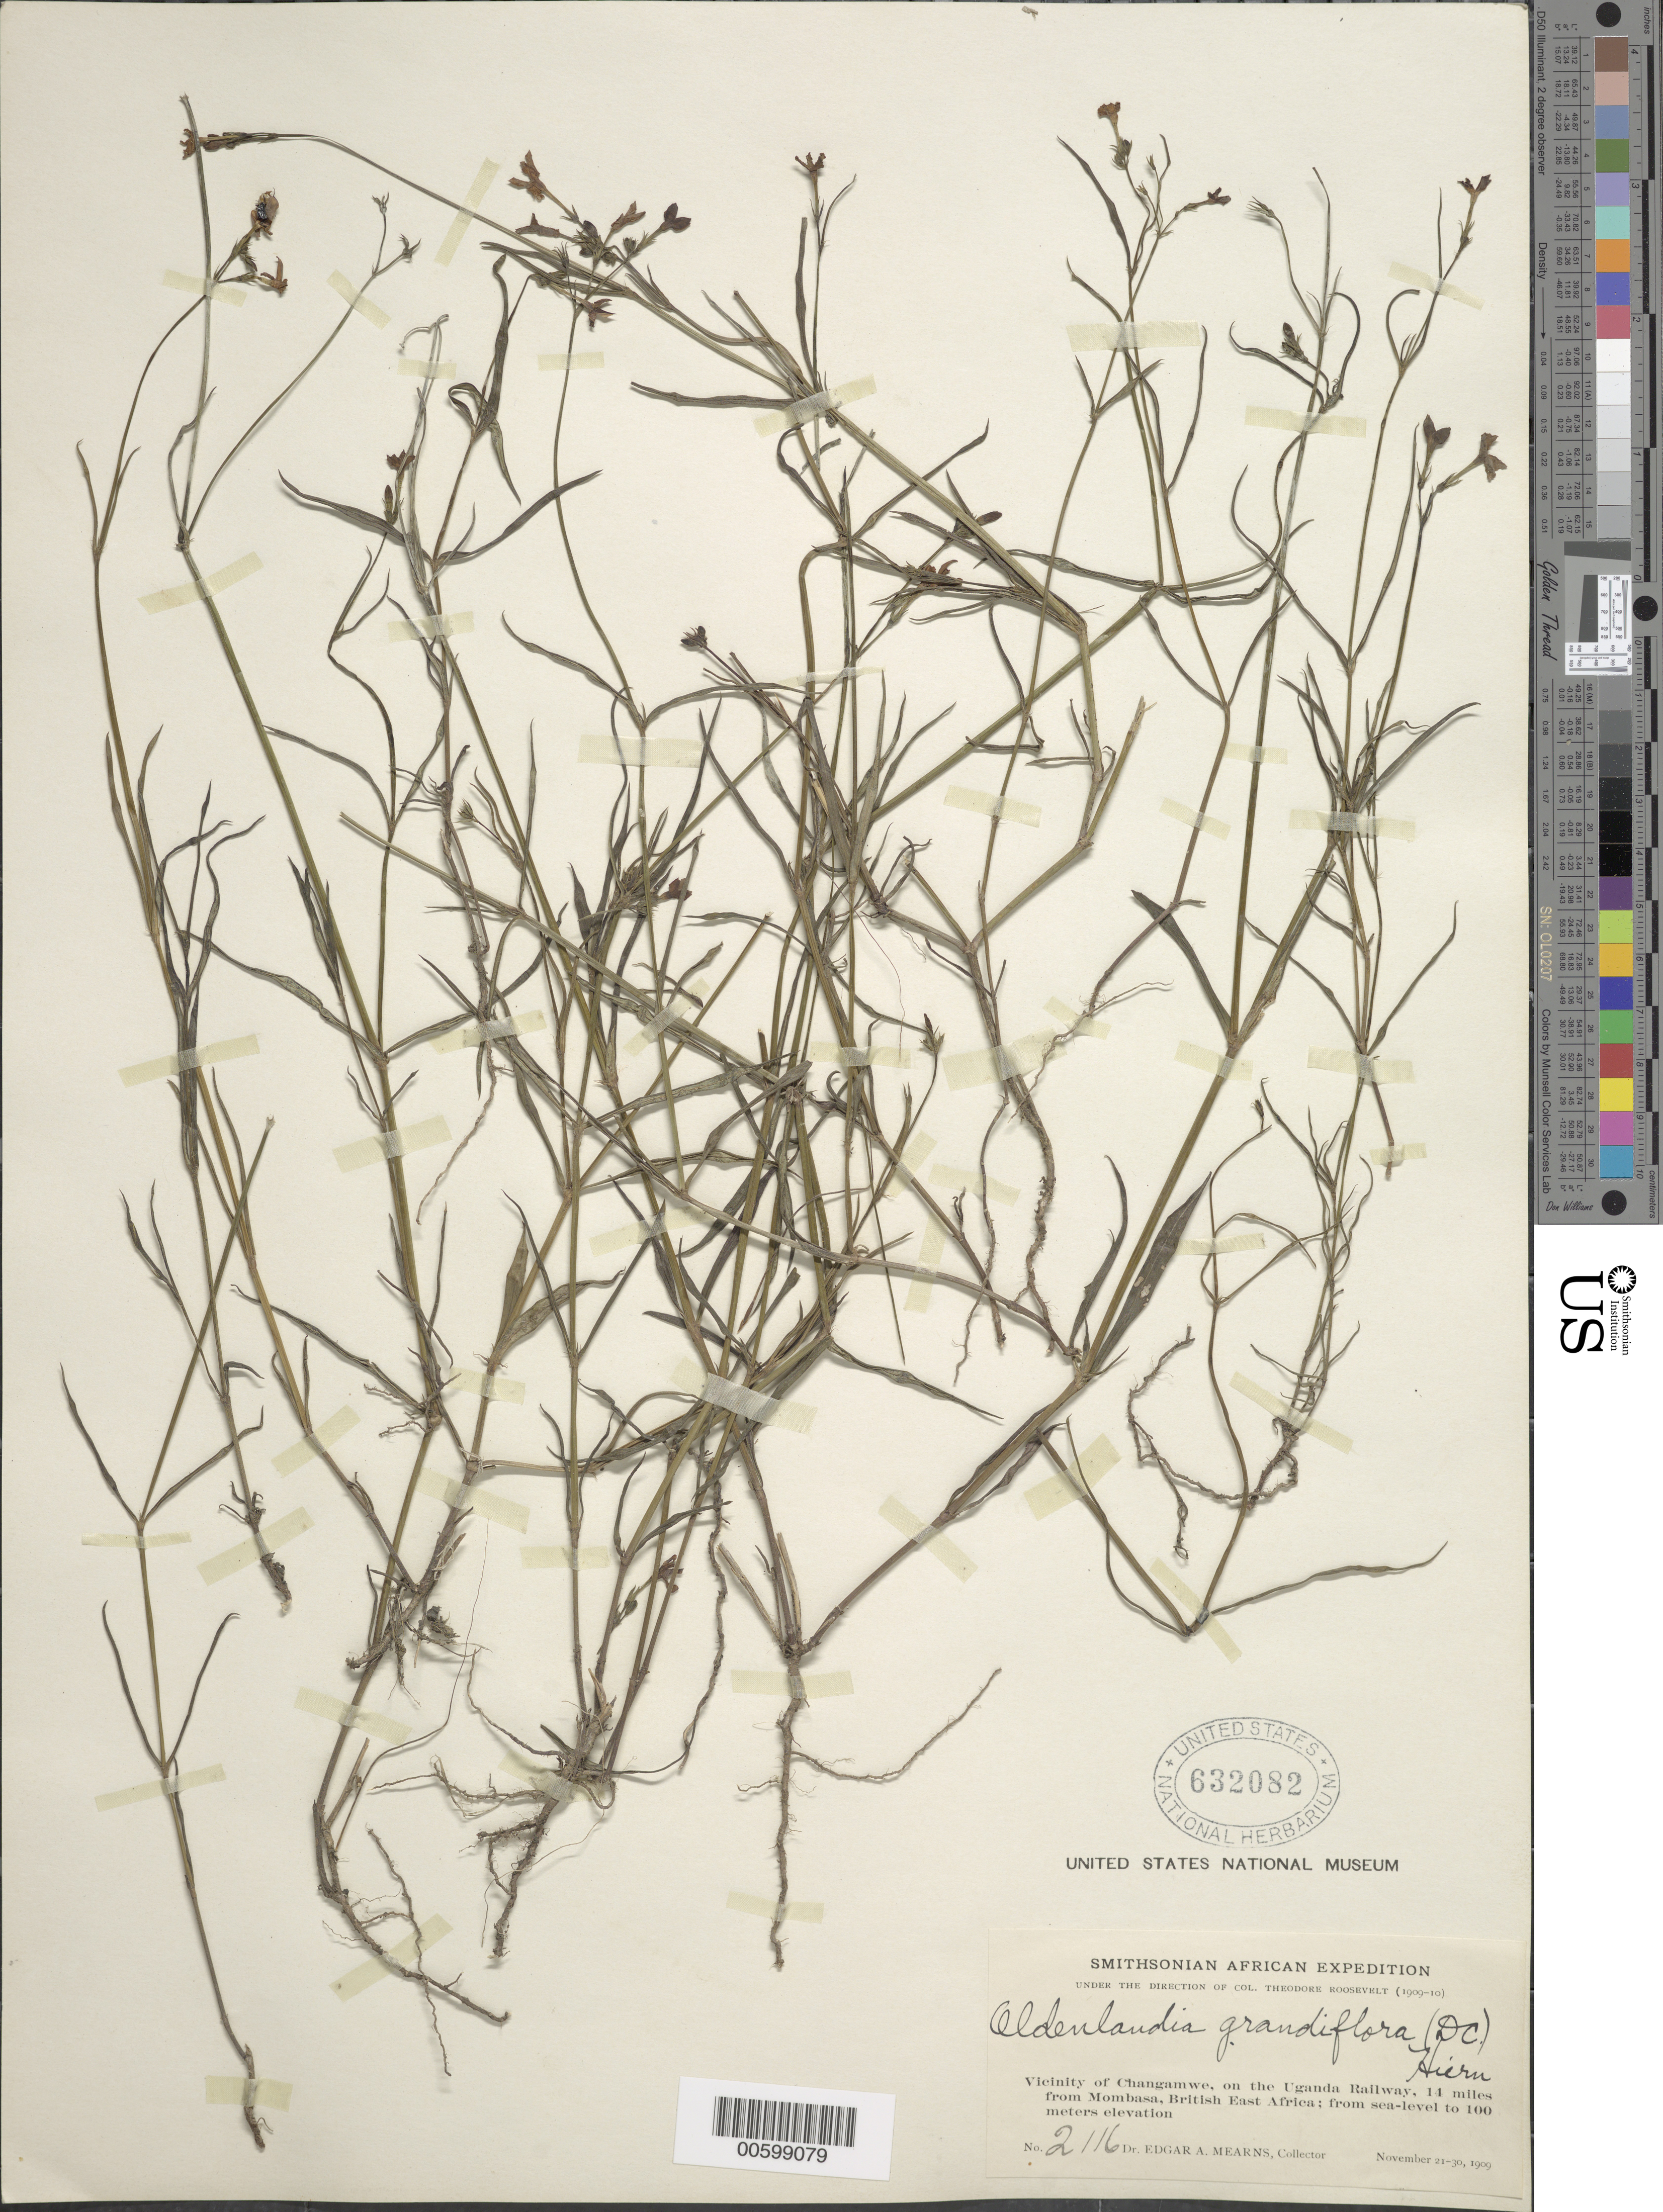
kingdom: Plantae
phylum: Tracheophyta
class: Magnoliopsida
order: Gentianales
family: Rubiaceae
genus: Oldenlandia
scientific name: Oldenlandia grandiflora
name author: (DC.) Hiern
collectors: E. A. Mearns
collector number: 2116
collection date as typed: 21 Nov 1909 to 30 Nov 1909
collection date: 1909-11-21/1909-11-30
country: Kenya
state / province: Mombasa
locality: Vicinity of Changamwe, on the Uganda Railway, 14 miles from Mombasa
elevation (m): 100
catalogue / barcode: US 632082